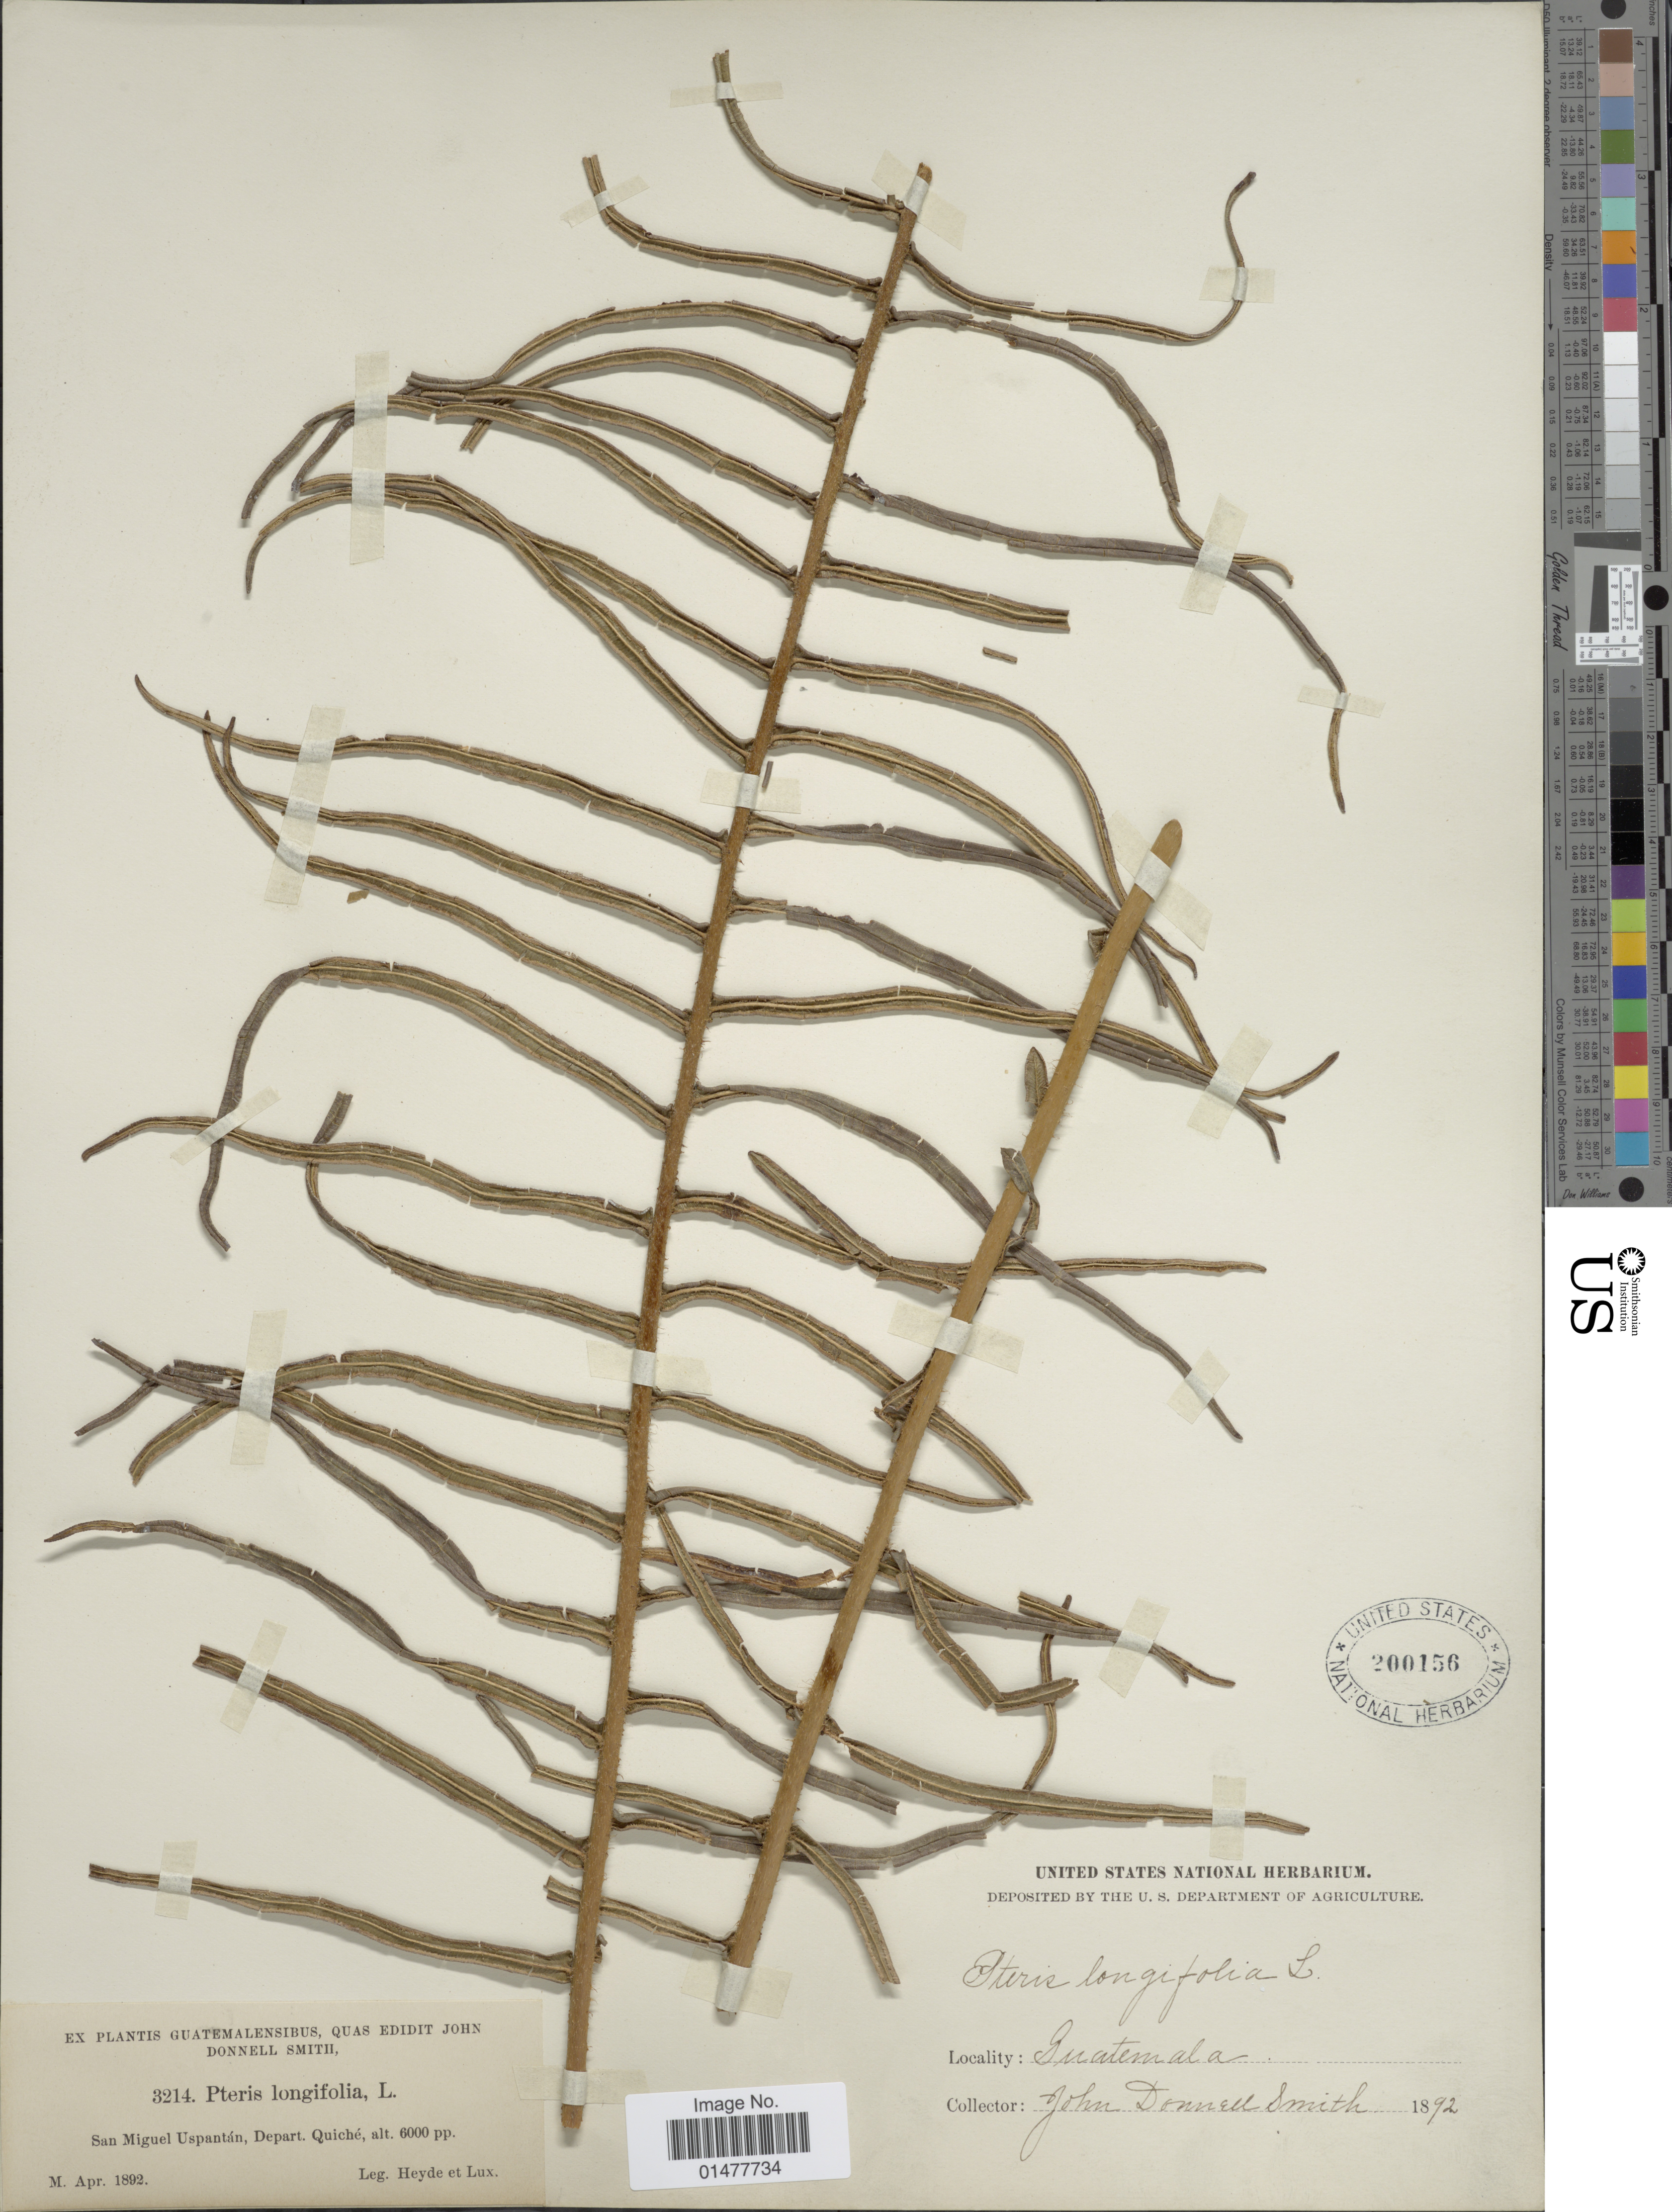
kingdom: Plantae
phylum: Tracheophyta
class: Polypodiopsida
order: Polypodiales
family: Pteridaceae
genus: Pteris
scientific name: Pteris longifolia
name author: L.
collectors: Heyde & Lux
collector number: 3214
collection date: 1892-04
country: Guatemala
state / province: El Quiché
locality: San Miguel Uspantán.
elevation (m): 1829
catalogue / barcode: US 200156